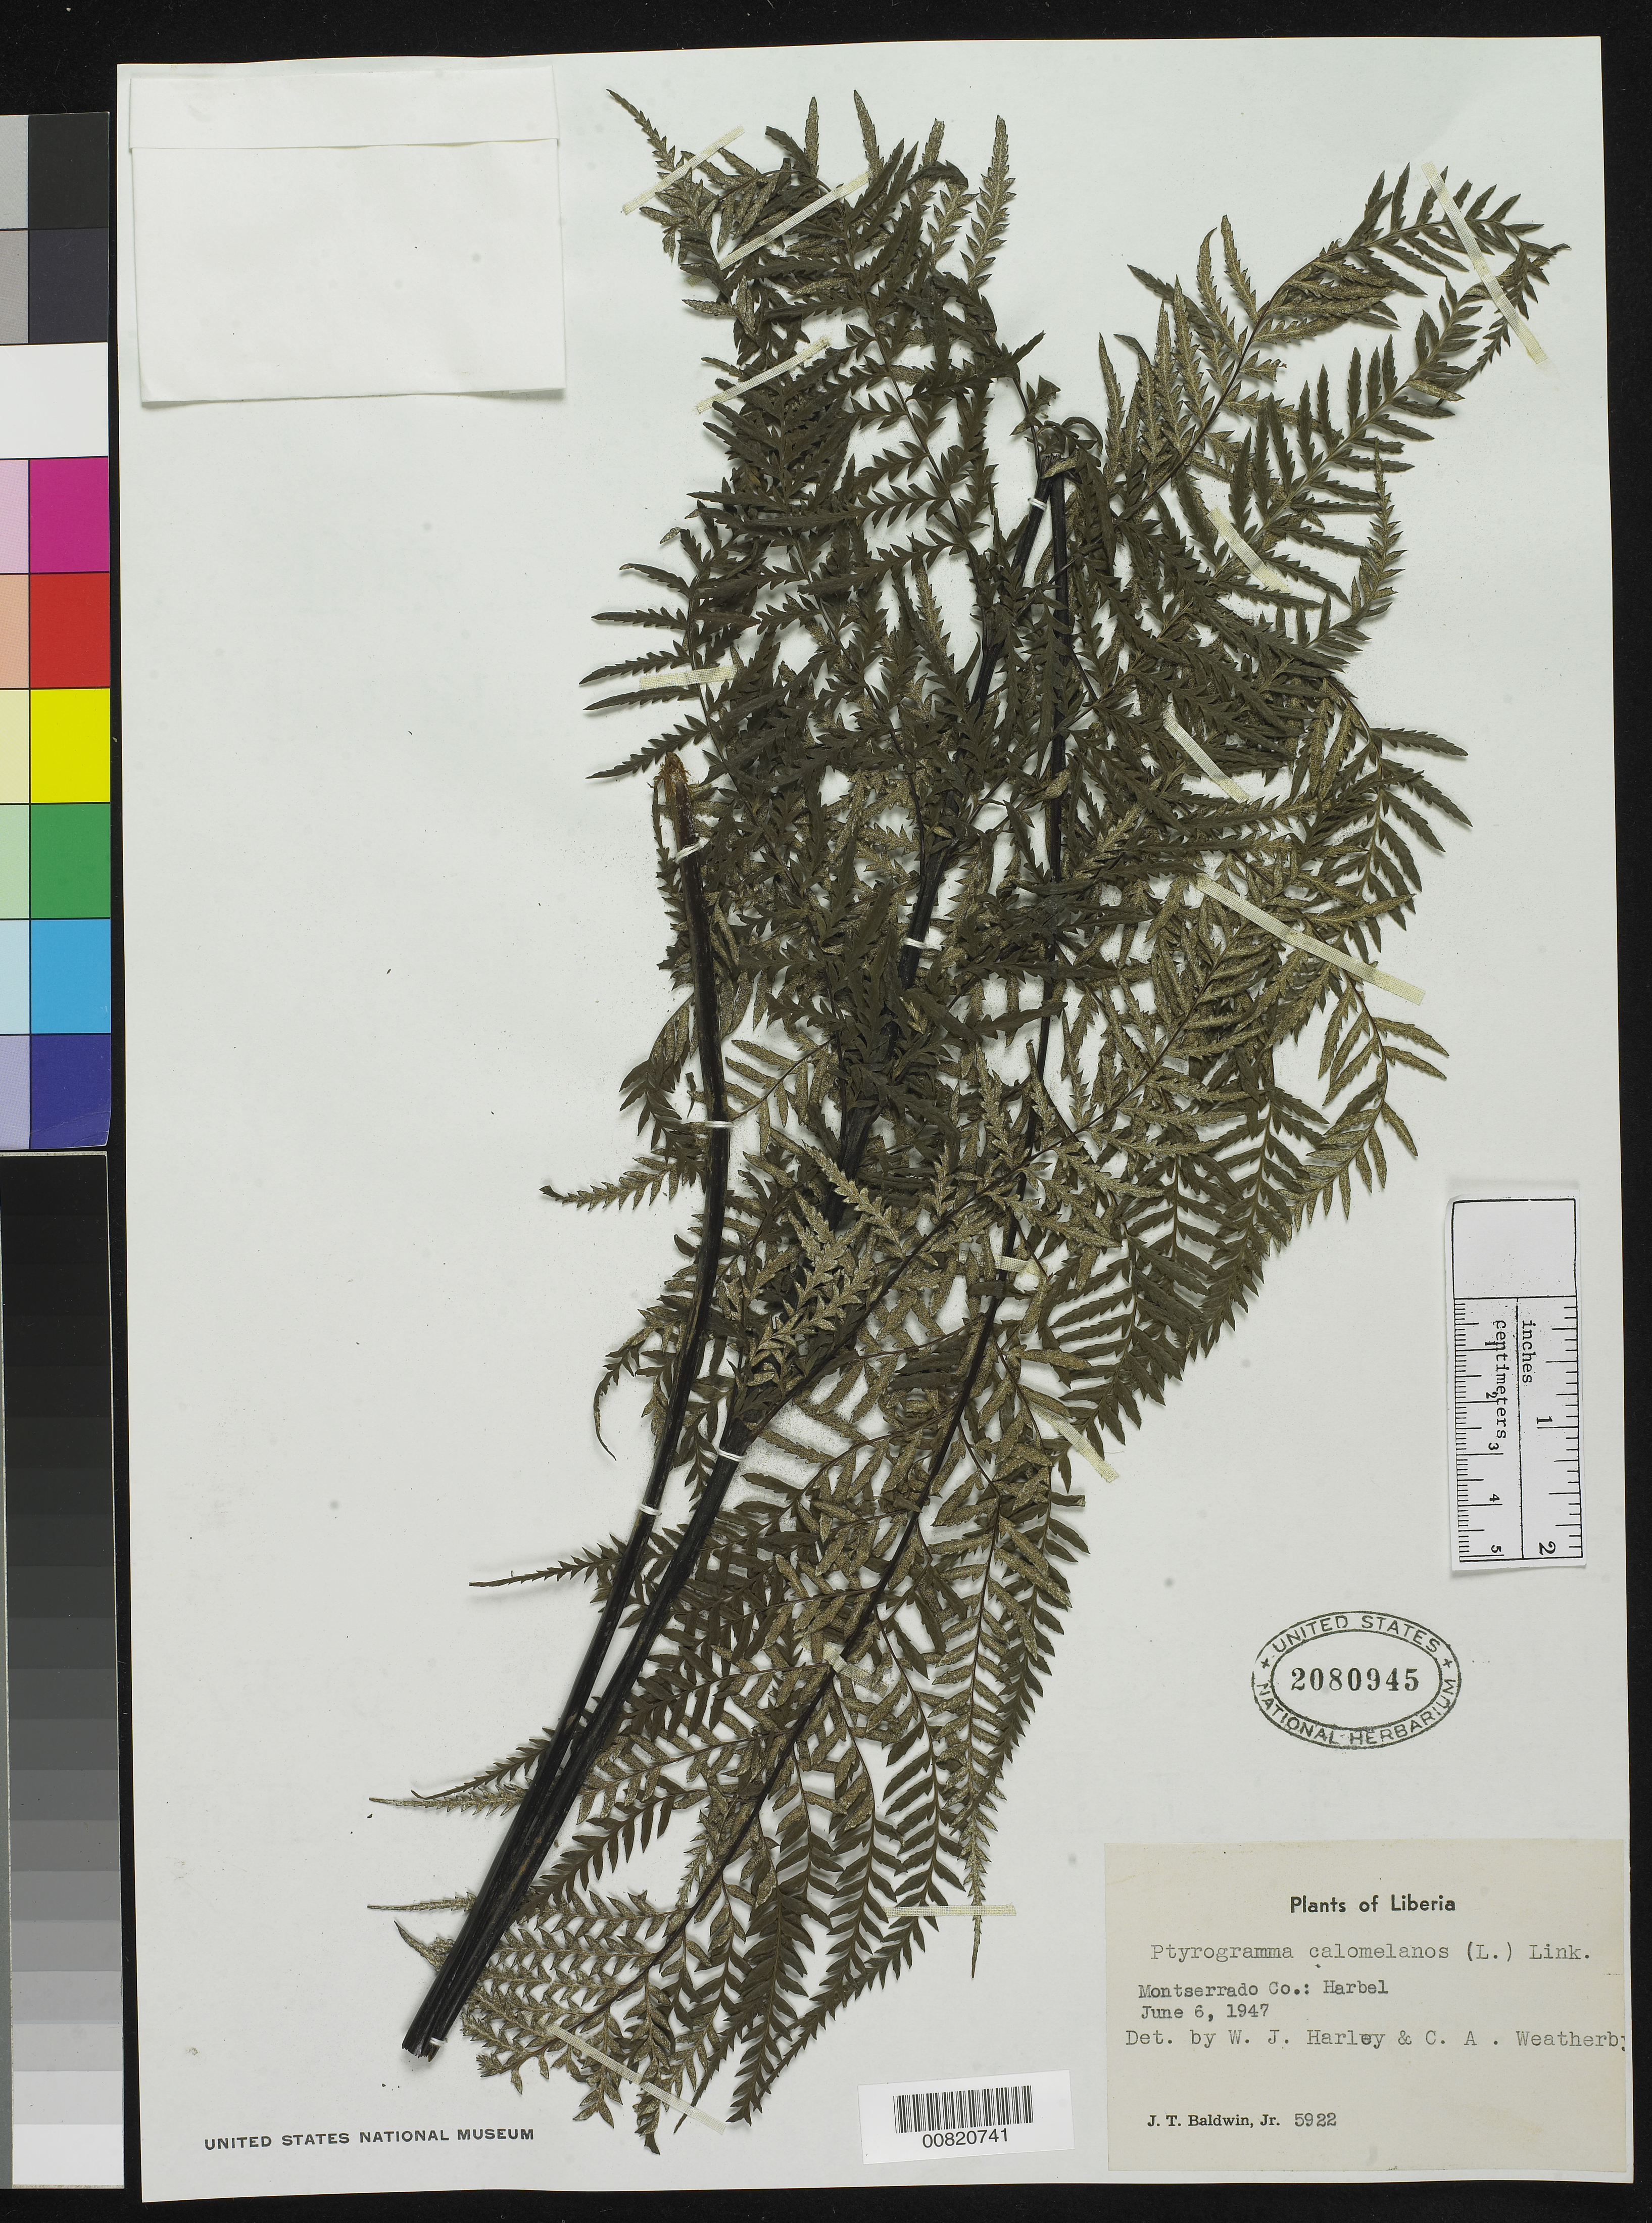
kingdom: Plantae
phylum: Tracheophyta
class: Polypodiopsida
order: Polypodiales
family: Pteridaceae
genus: Pityrogramma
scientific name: Pityrogramma calomelanos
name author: (L.) Link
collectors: J. T. Baldwin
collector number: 5922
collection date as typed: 6 Jun 1947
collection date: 1947-06-06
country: Liberia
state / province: Montserrado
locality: Harbel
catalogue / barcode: US 2080945